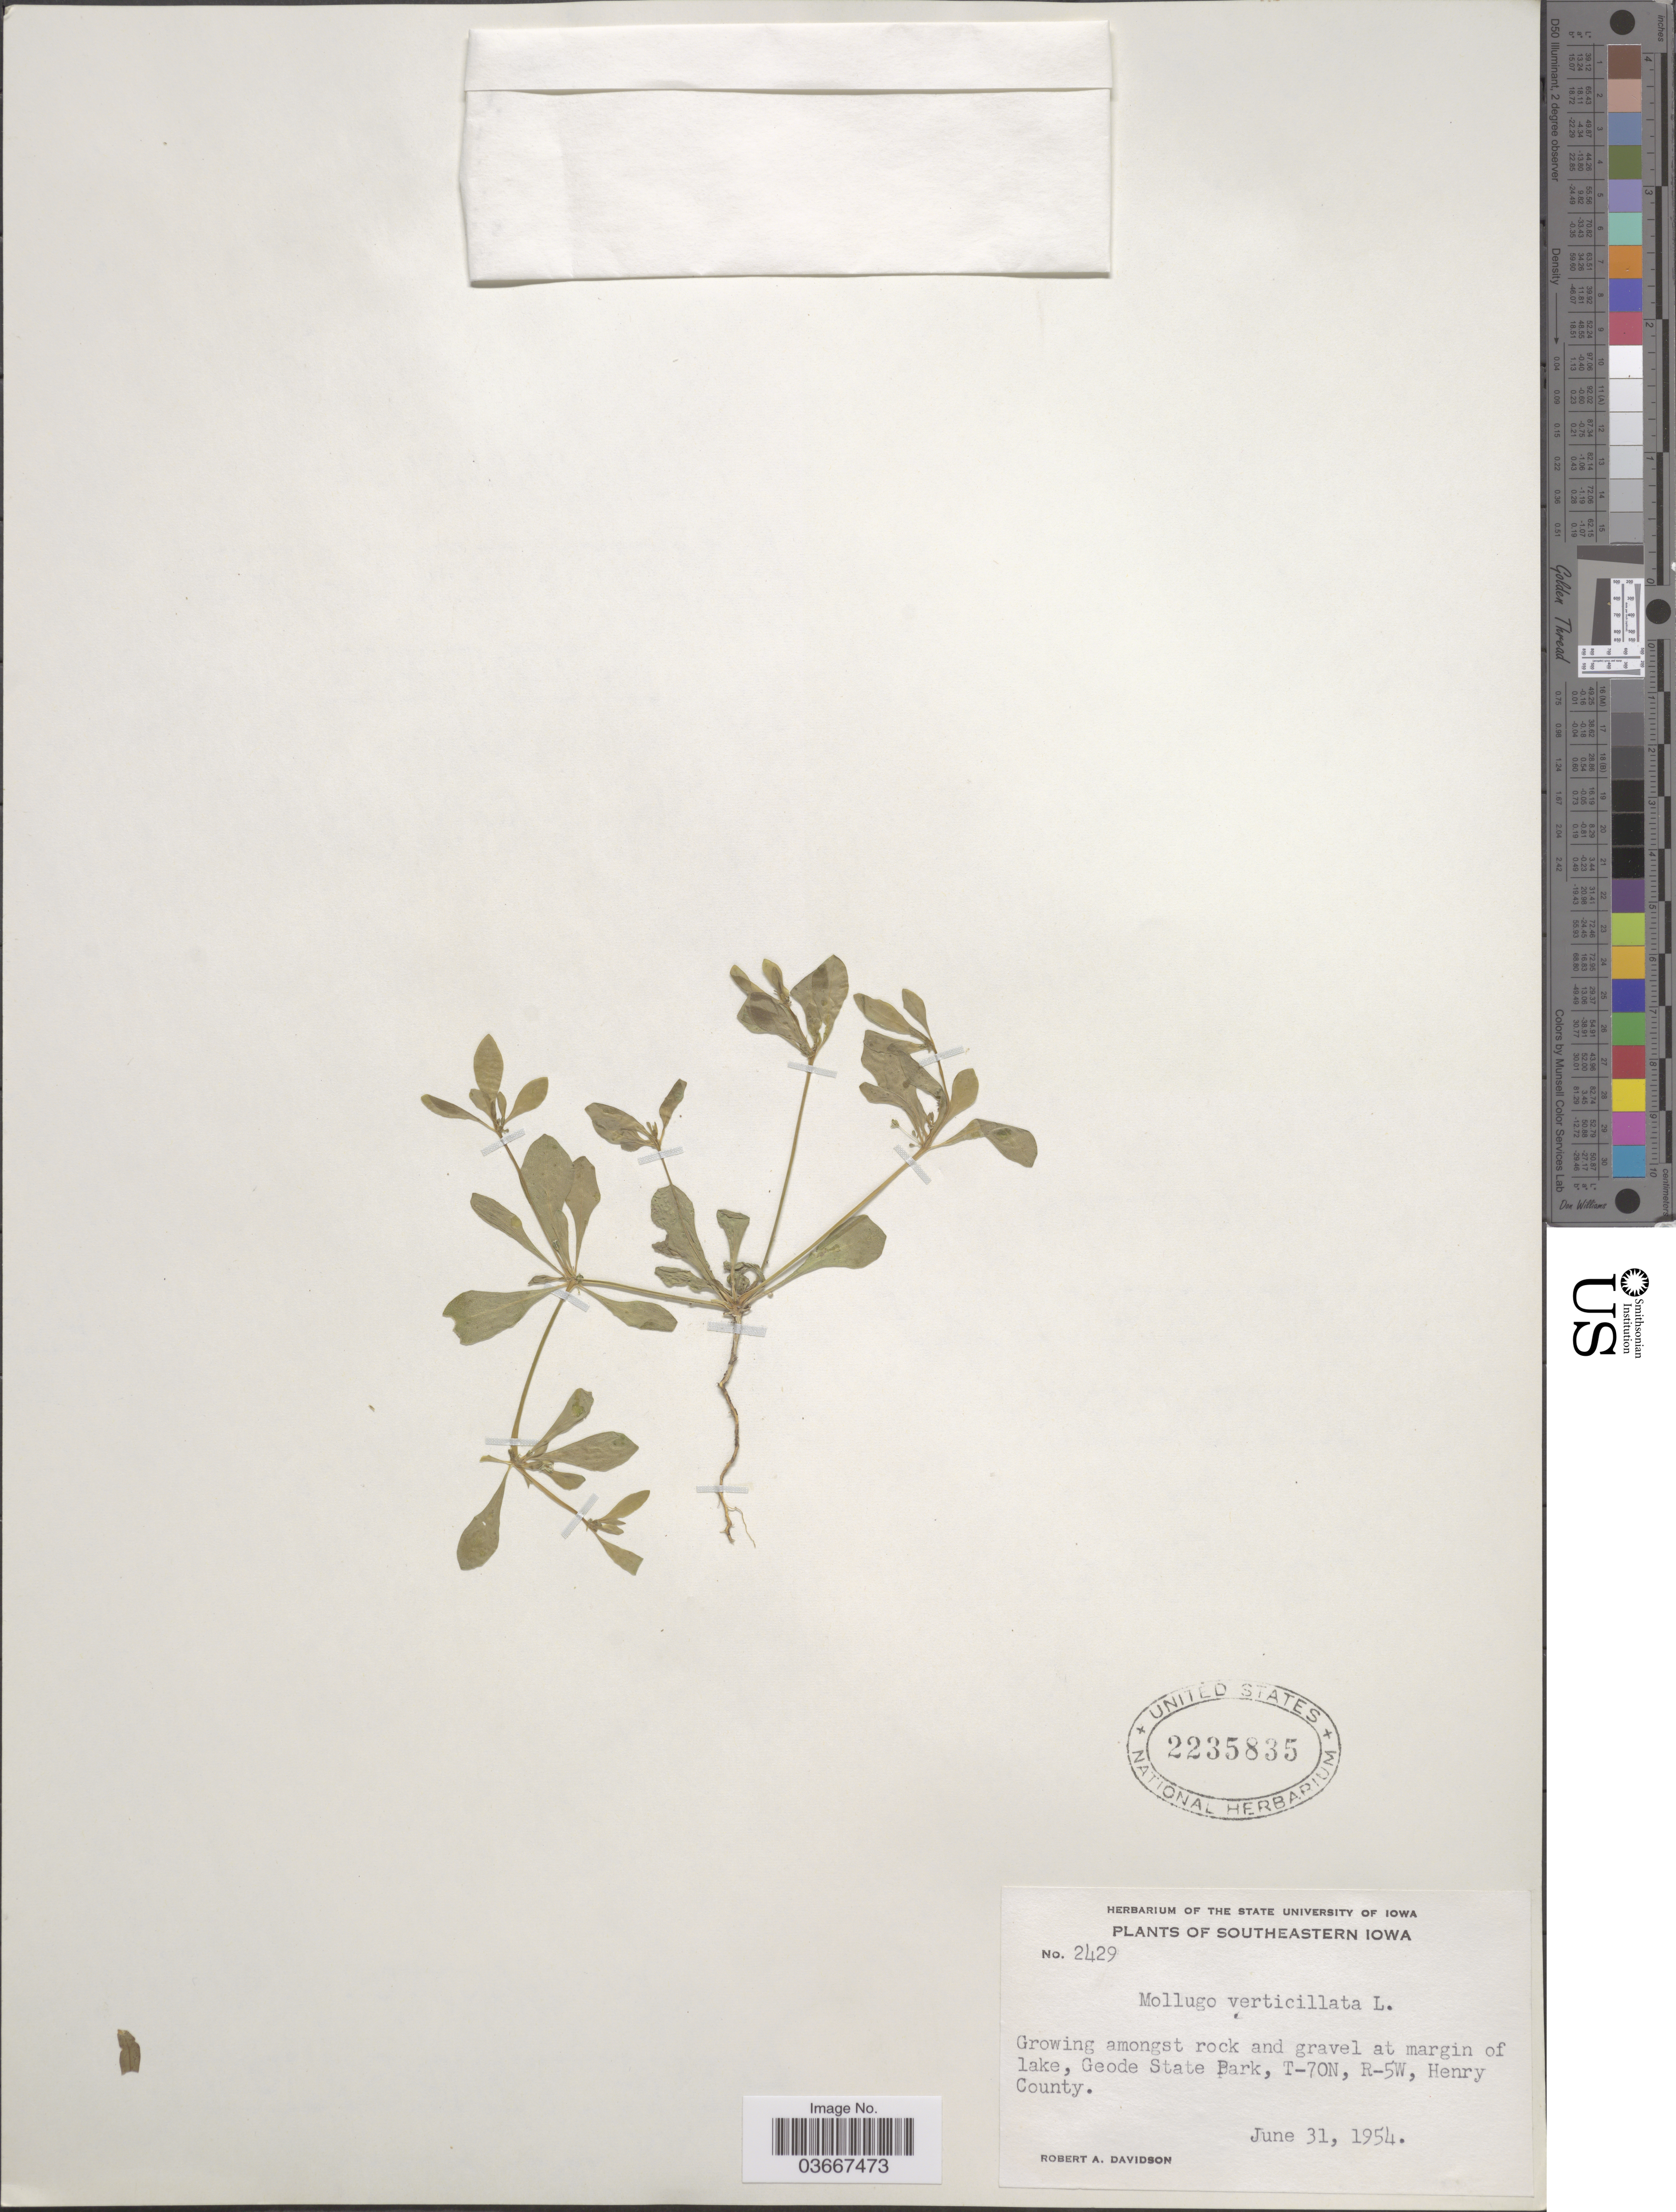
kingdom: Plantae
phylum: Tracheophyta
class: Magnoliopsida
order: Caryophyllales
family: Molluginaceae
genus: Mollugo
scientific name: Mollugo verticillata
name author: L.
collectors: R. A. Davidson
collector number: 2429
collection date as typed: Transcribed d/m/y: 31/6/1954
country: United States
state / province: Iowa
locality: Southeastern Iowa. Growing amongst rock and gravel at margin of lake, Geode State Park, T-70N, R-5W, Henry County.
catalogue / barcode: US 2235835